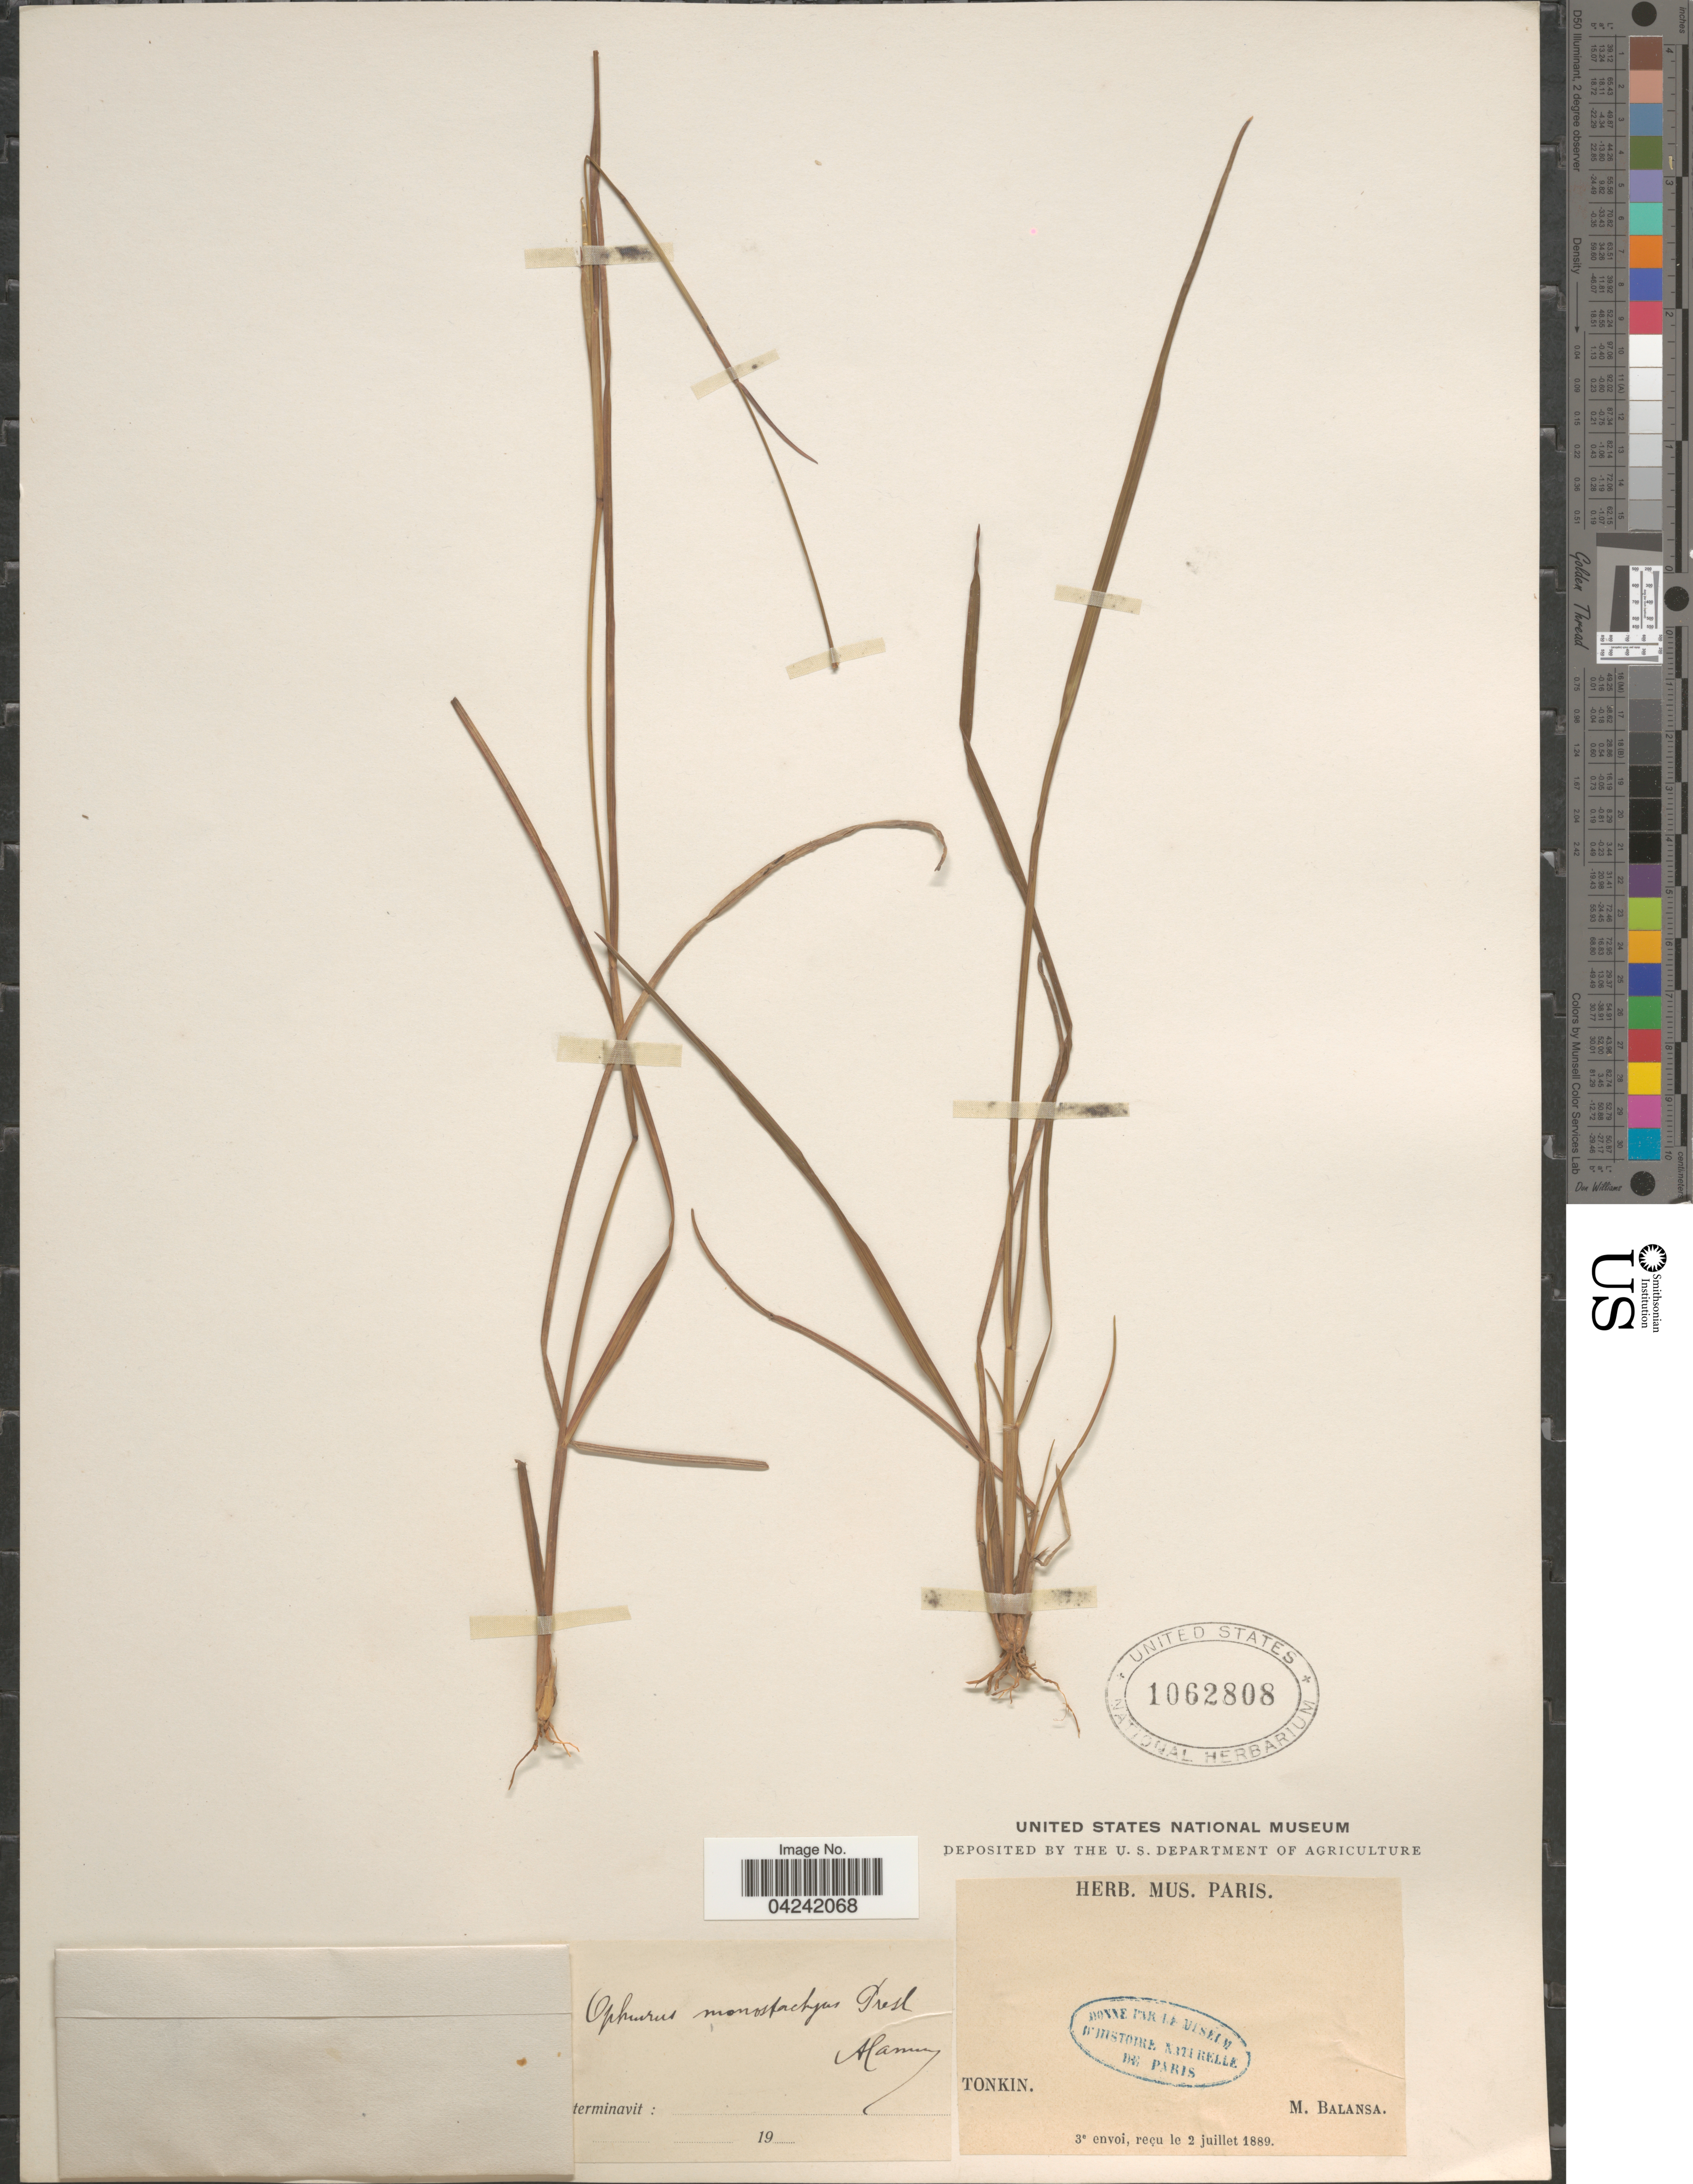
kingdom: Plantae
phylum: Tracheophyta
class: Liliopsida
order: Poales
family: Poaceae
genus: Mnesithea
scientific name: Mnesithea laevis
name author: (Retz.) Kunth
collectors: B. Balansa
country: Vietnam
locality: Tonkin. 3e envoi.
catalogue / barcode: US 1062808